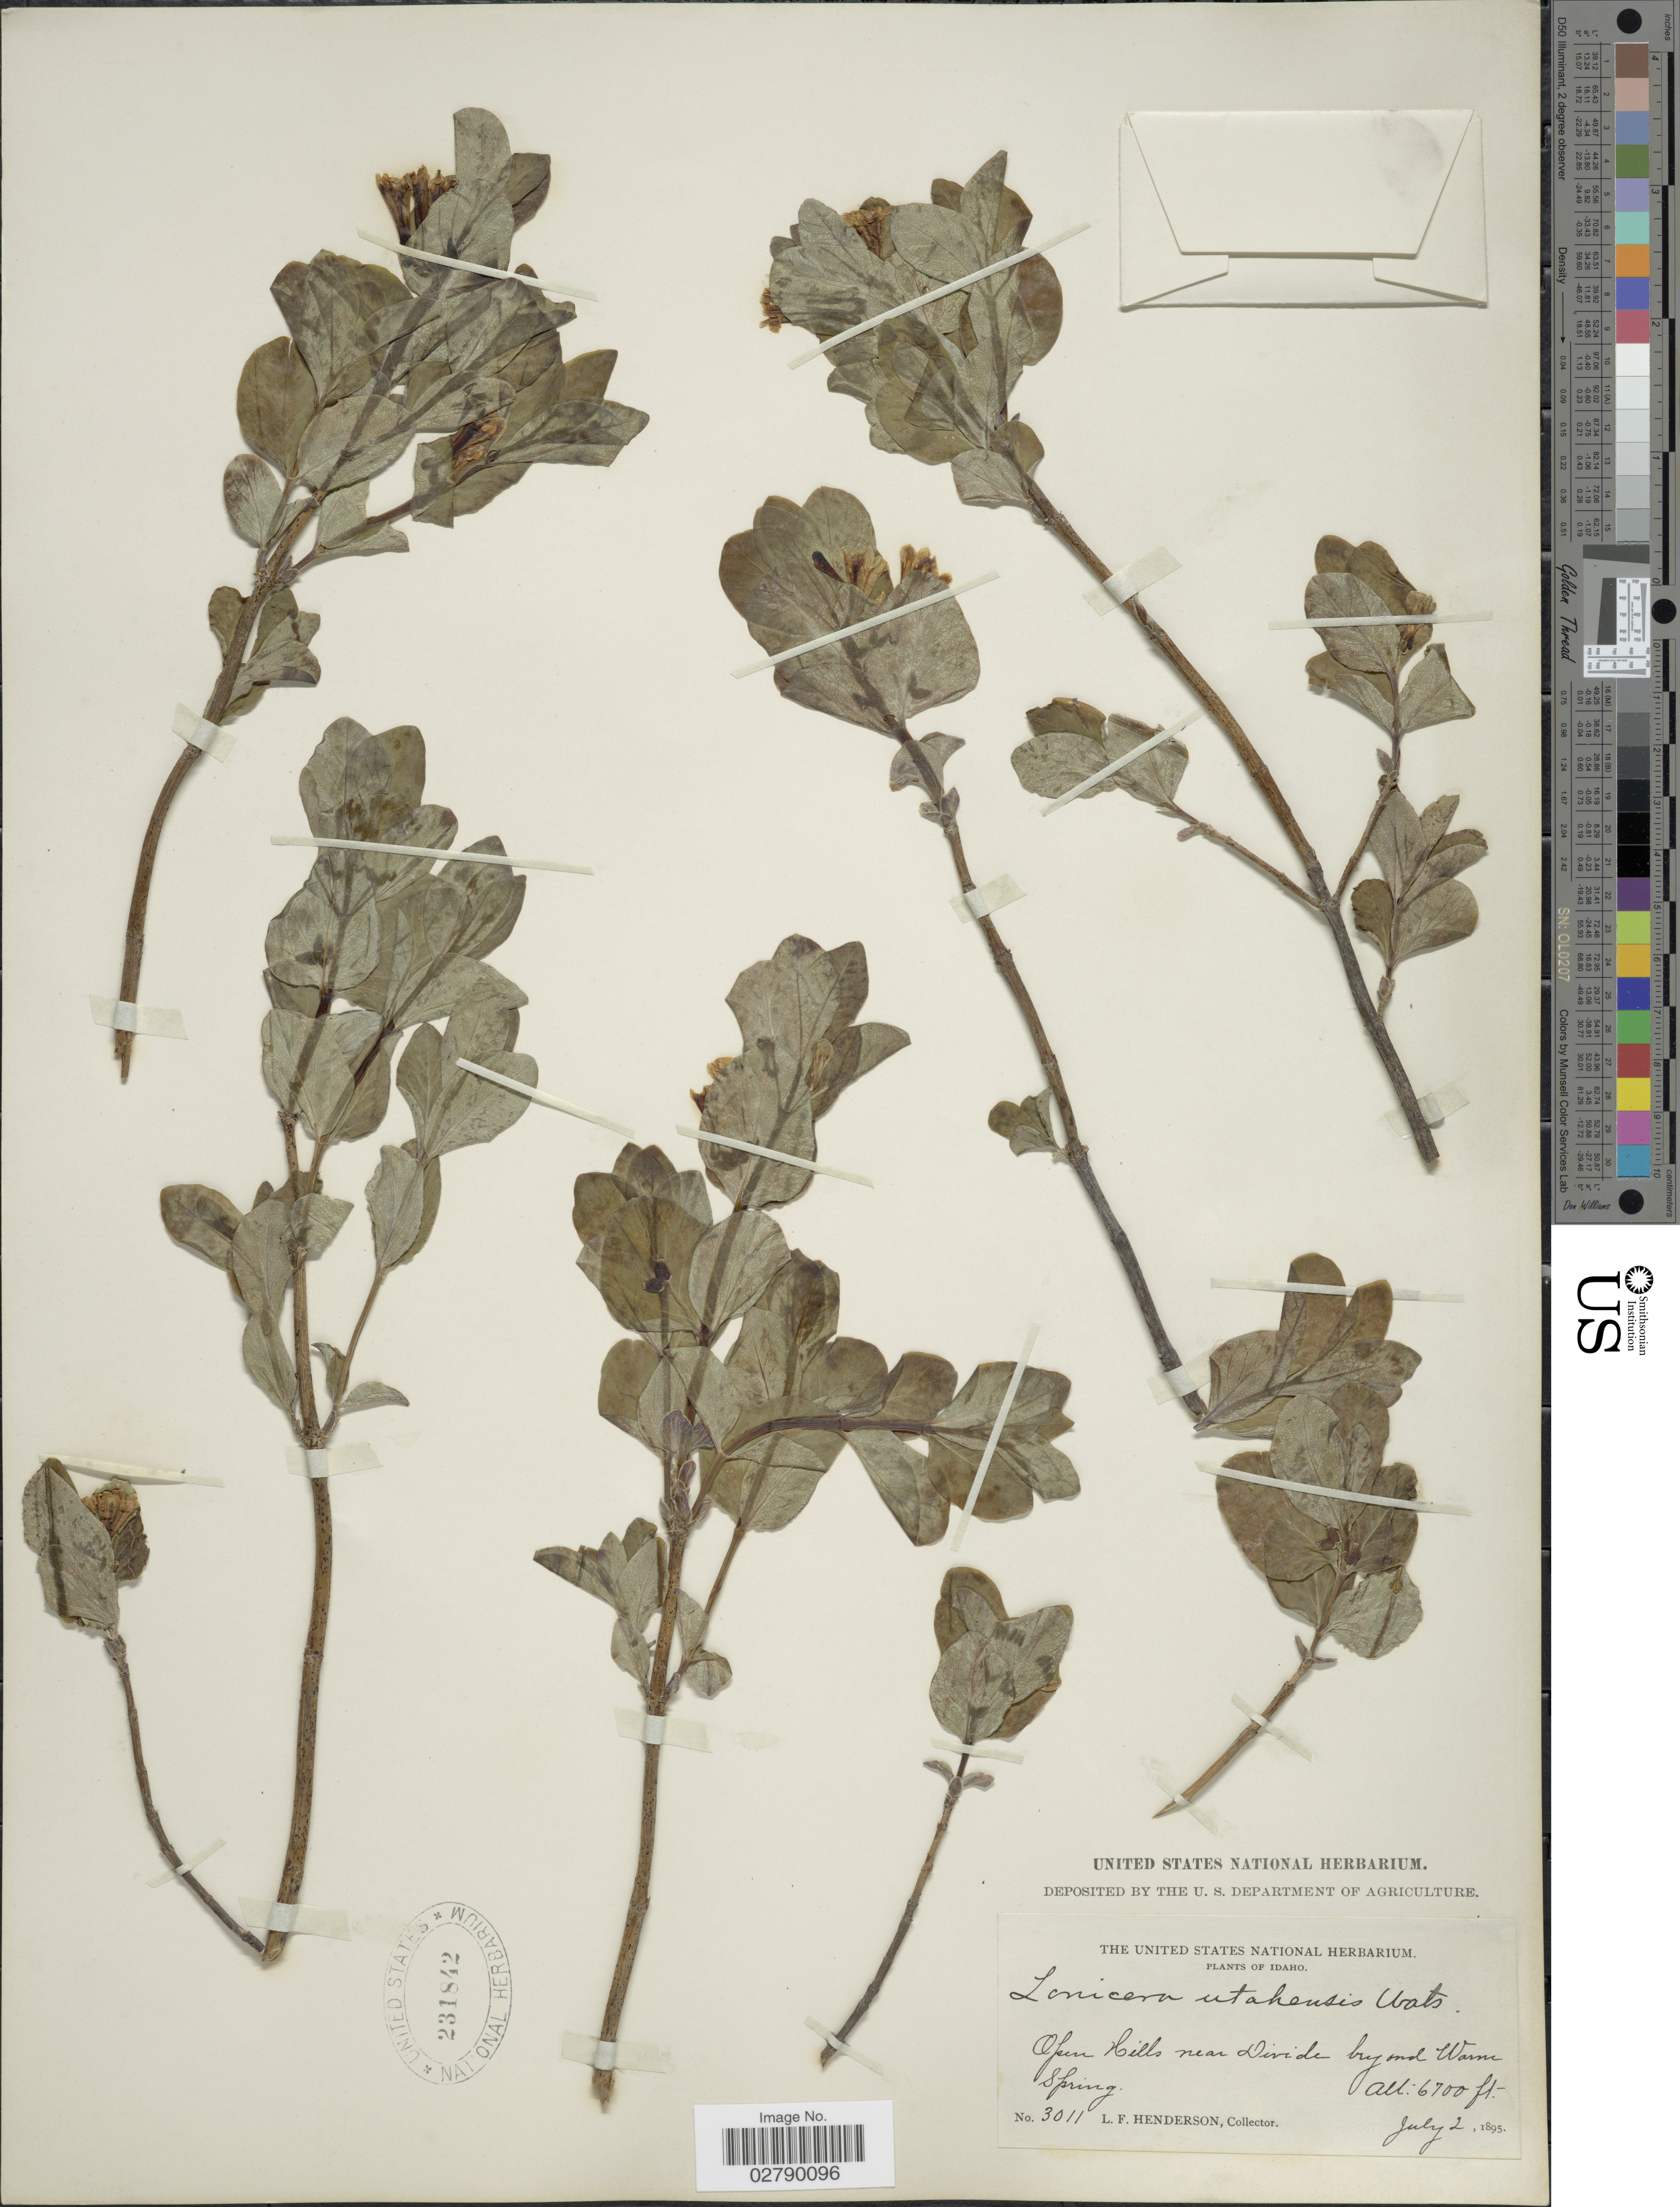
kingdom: Plantae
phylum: Tracheophyta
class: Magnoliopsida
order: Dipsacales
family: Caprifoliaceae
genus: Lonicera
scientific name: Lonicera utahensis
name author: S. Watson in C. King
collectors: L. Henderson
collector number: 3011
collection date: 1895-07-02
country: United States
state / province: Idaho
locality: Open hills near Divide beyond Warm Springs.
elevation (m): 2042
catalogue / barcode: US 231842